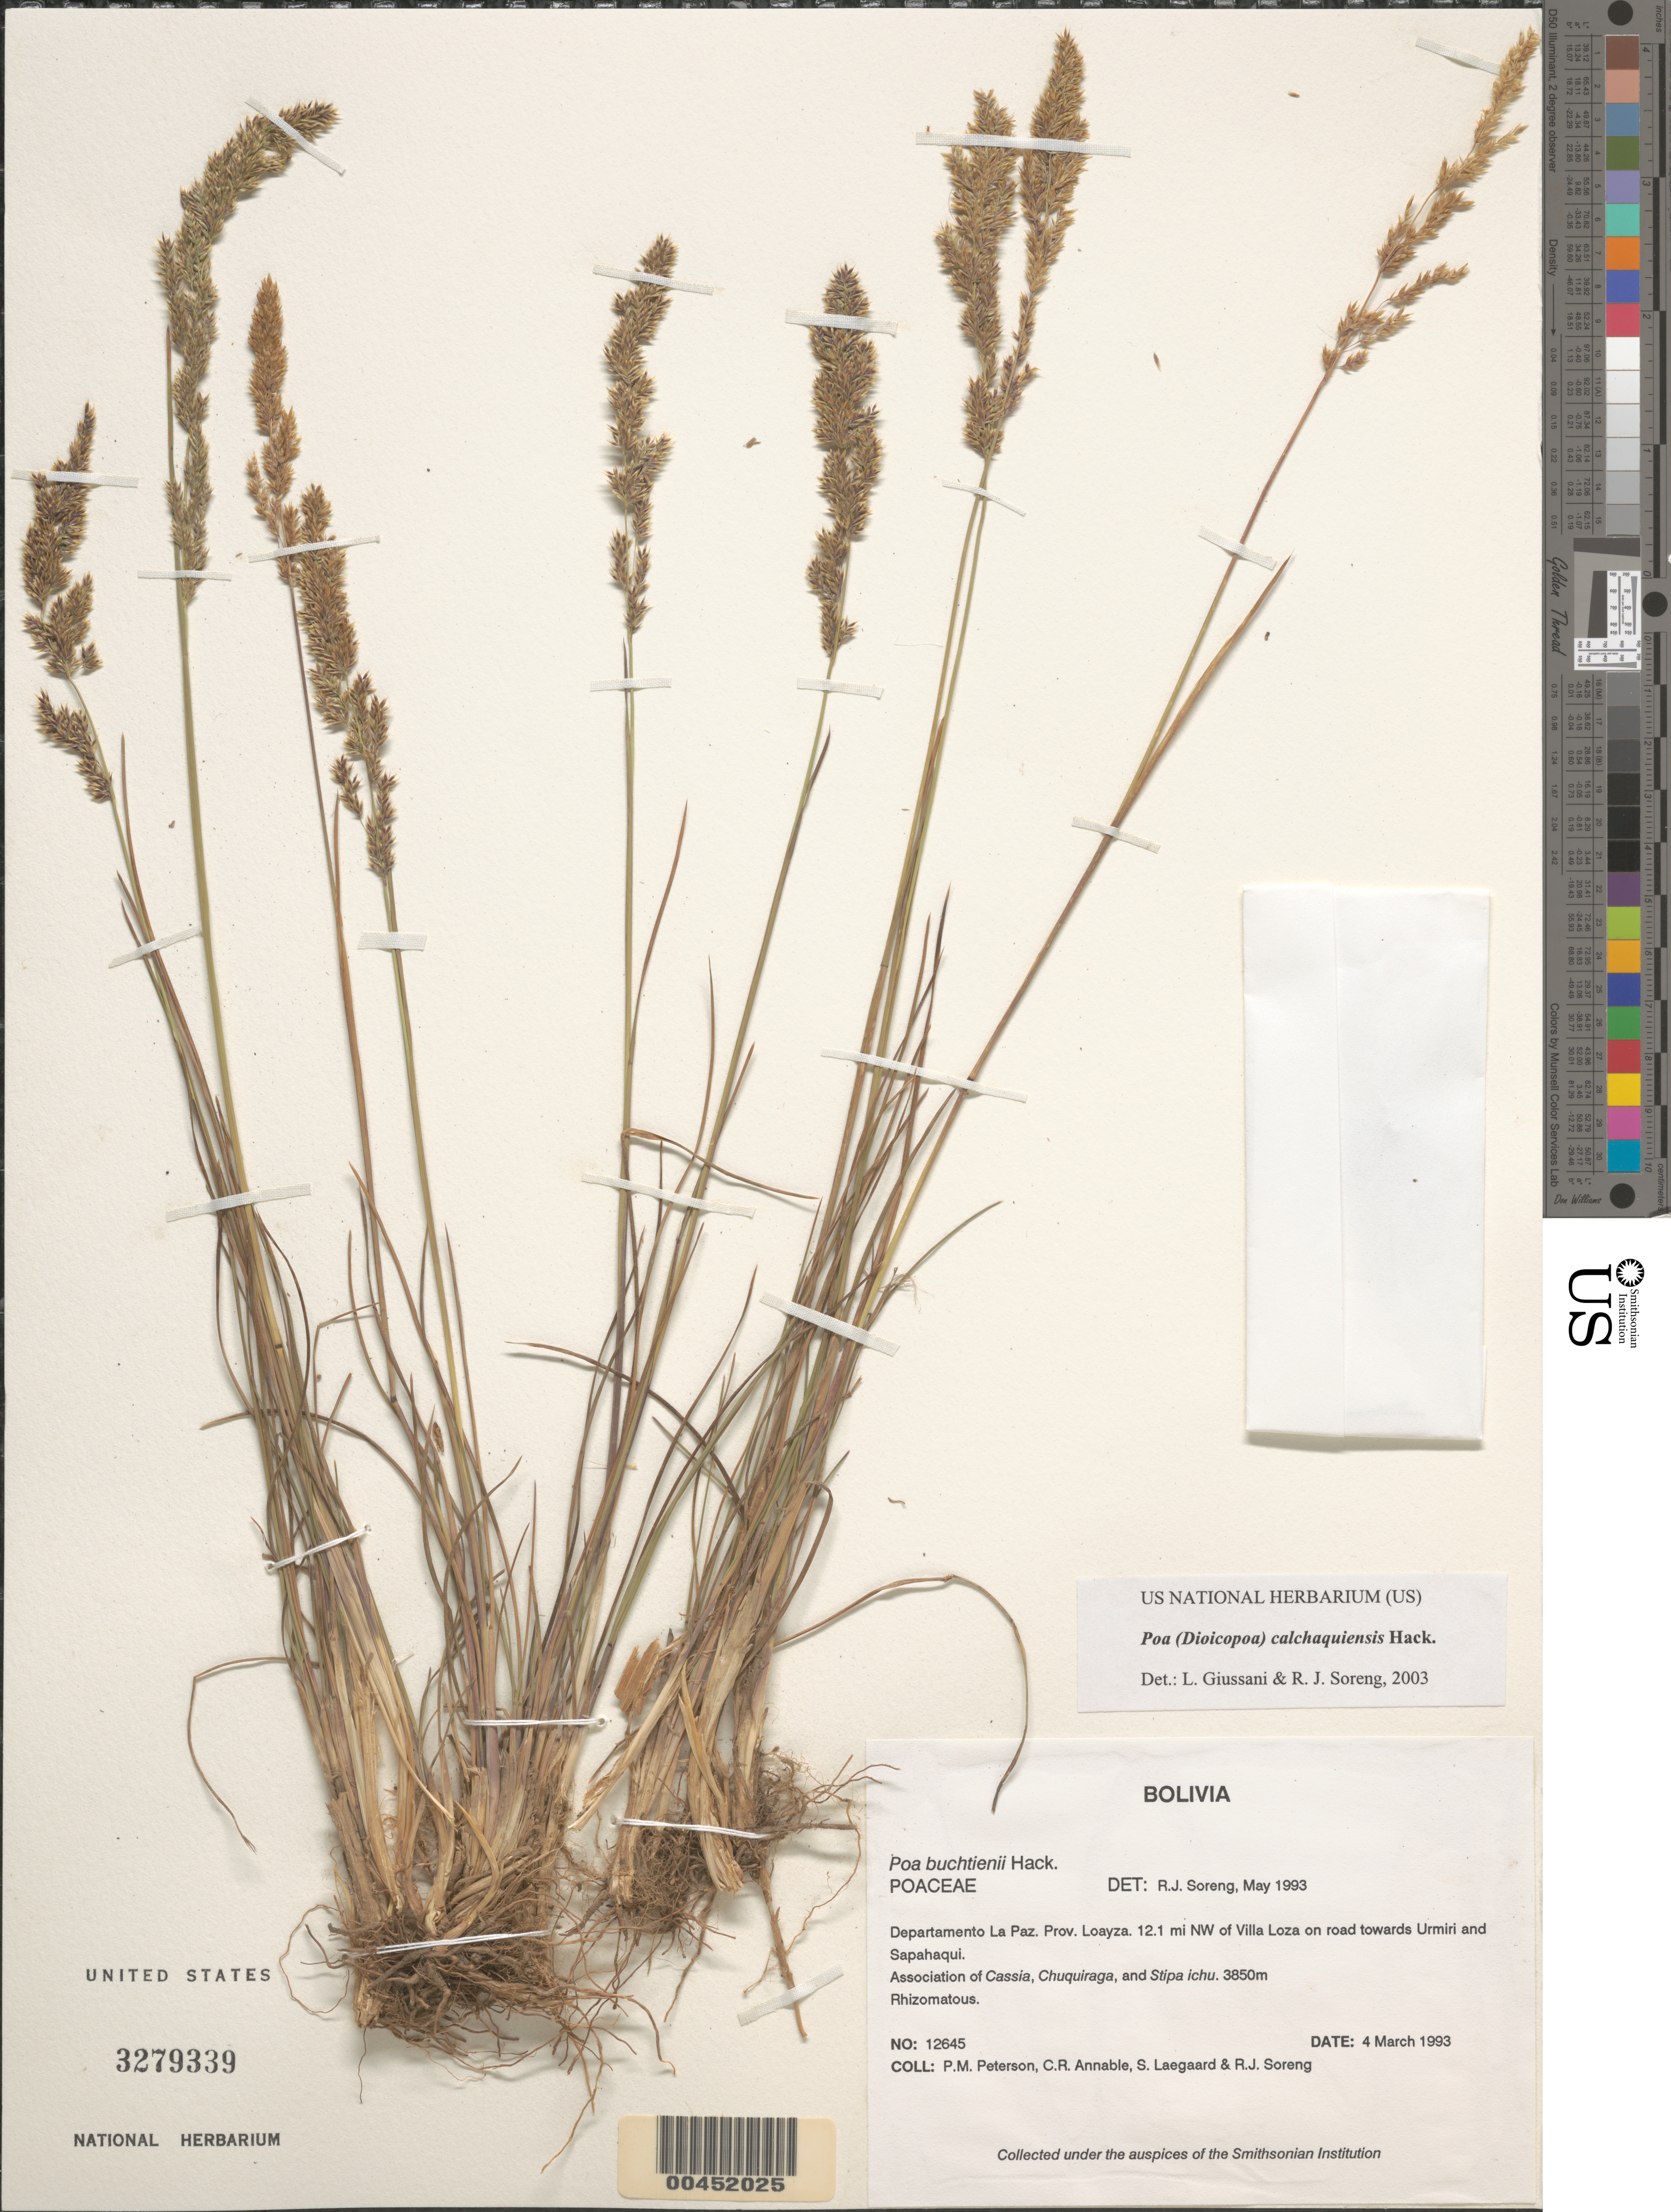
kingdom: Plantae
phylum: Tracheophyta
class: Liliopsida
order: Poales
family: Poaceae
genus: Poa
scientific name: Poa buchtienii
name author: Hack.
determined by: Soreng, Robert J., Research Associate (BOT), Smithsonian Institution - National Museum of Natural History (UNITED STATES)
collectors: P. M. Peterson, C. R. Annable, S. Lægaard & R. J. Soreng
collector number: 12645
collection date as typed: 04 Mar 1993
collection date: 1993-03-04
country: Bolivia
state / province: La Paz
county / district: Loayza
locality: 12.1 mi NW of Villa Loza on road towards Urmiri and Sapahaqui.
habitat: Association of Cassia, Chuquiraga, and Stipa ichu.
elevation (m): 3850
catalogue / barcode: US 3279339